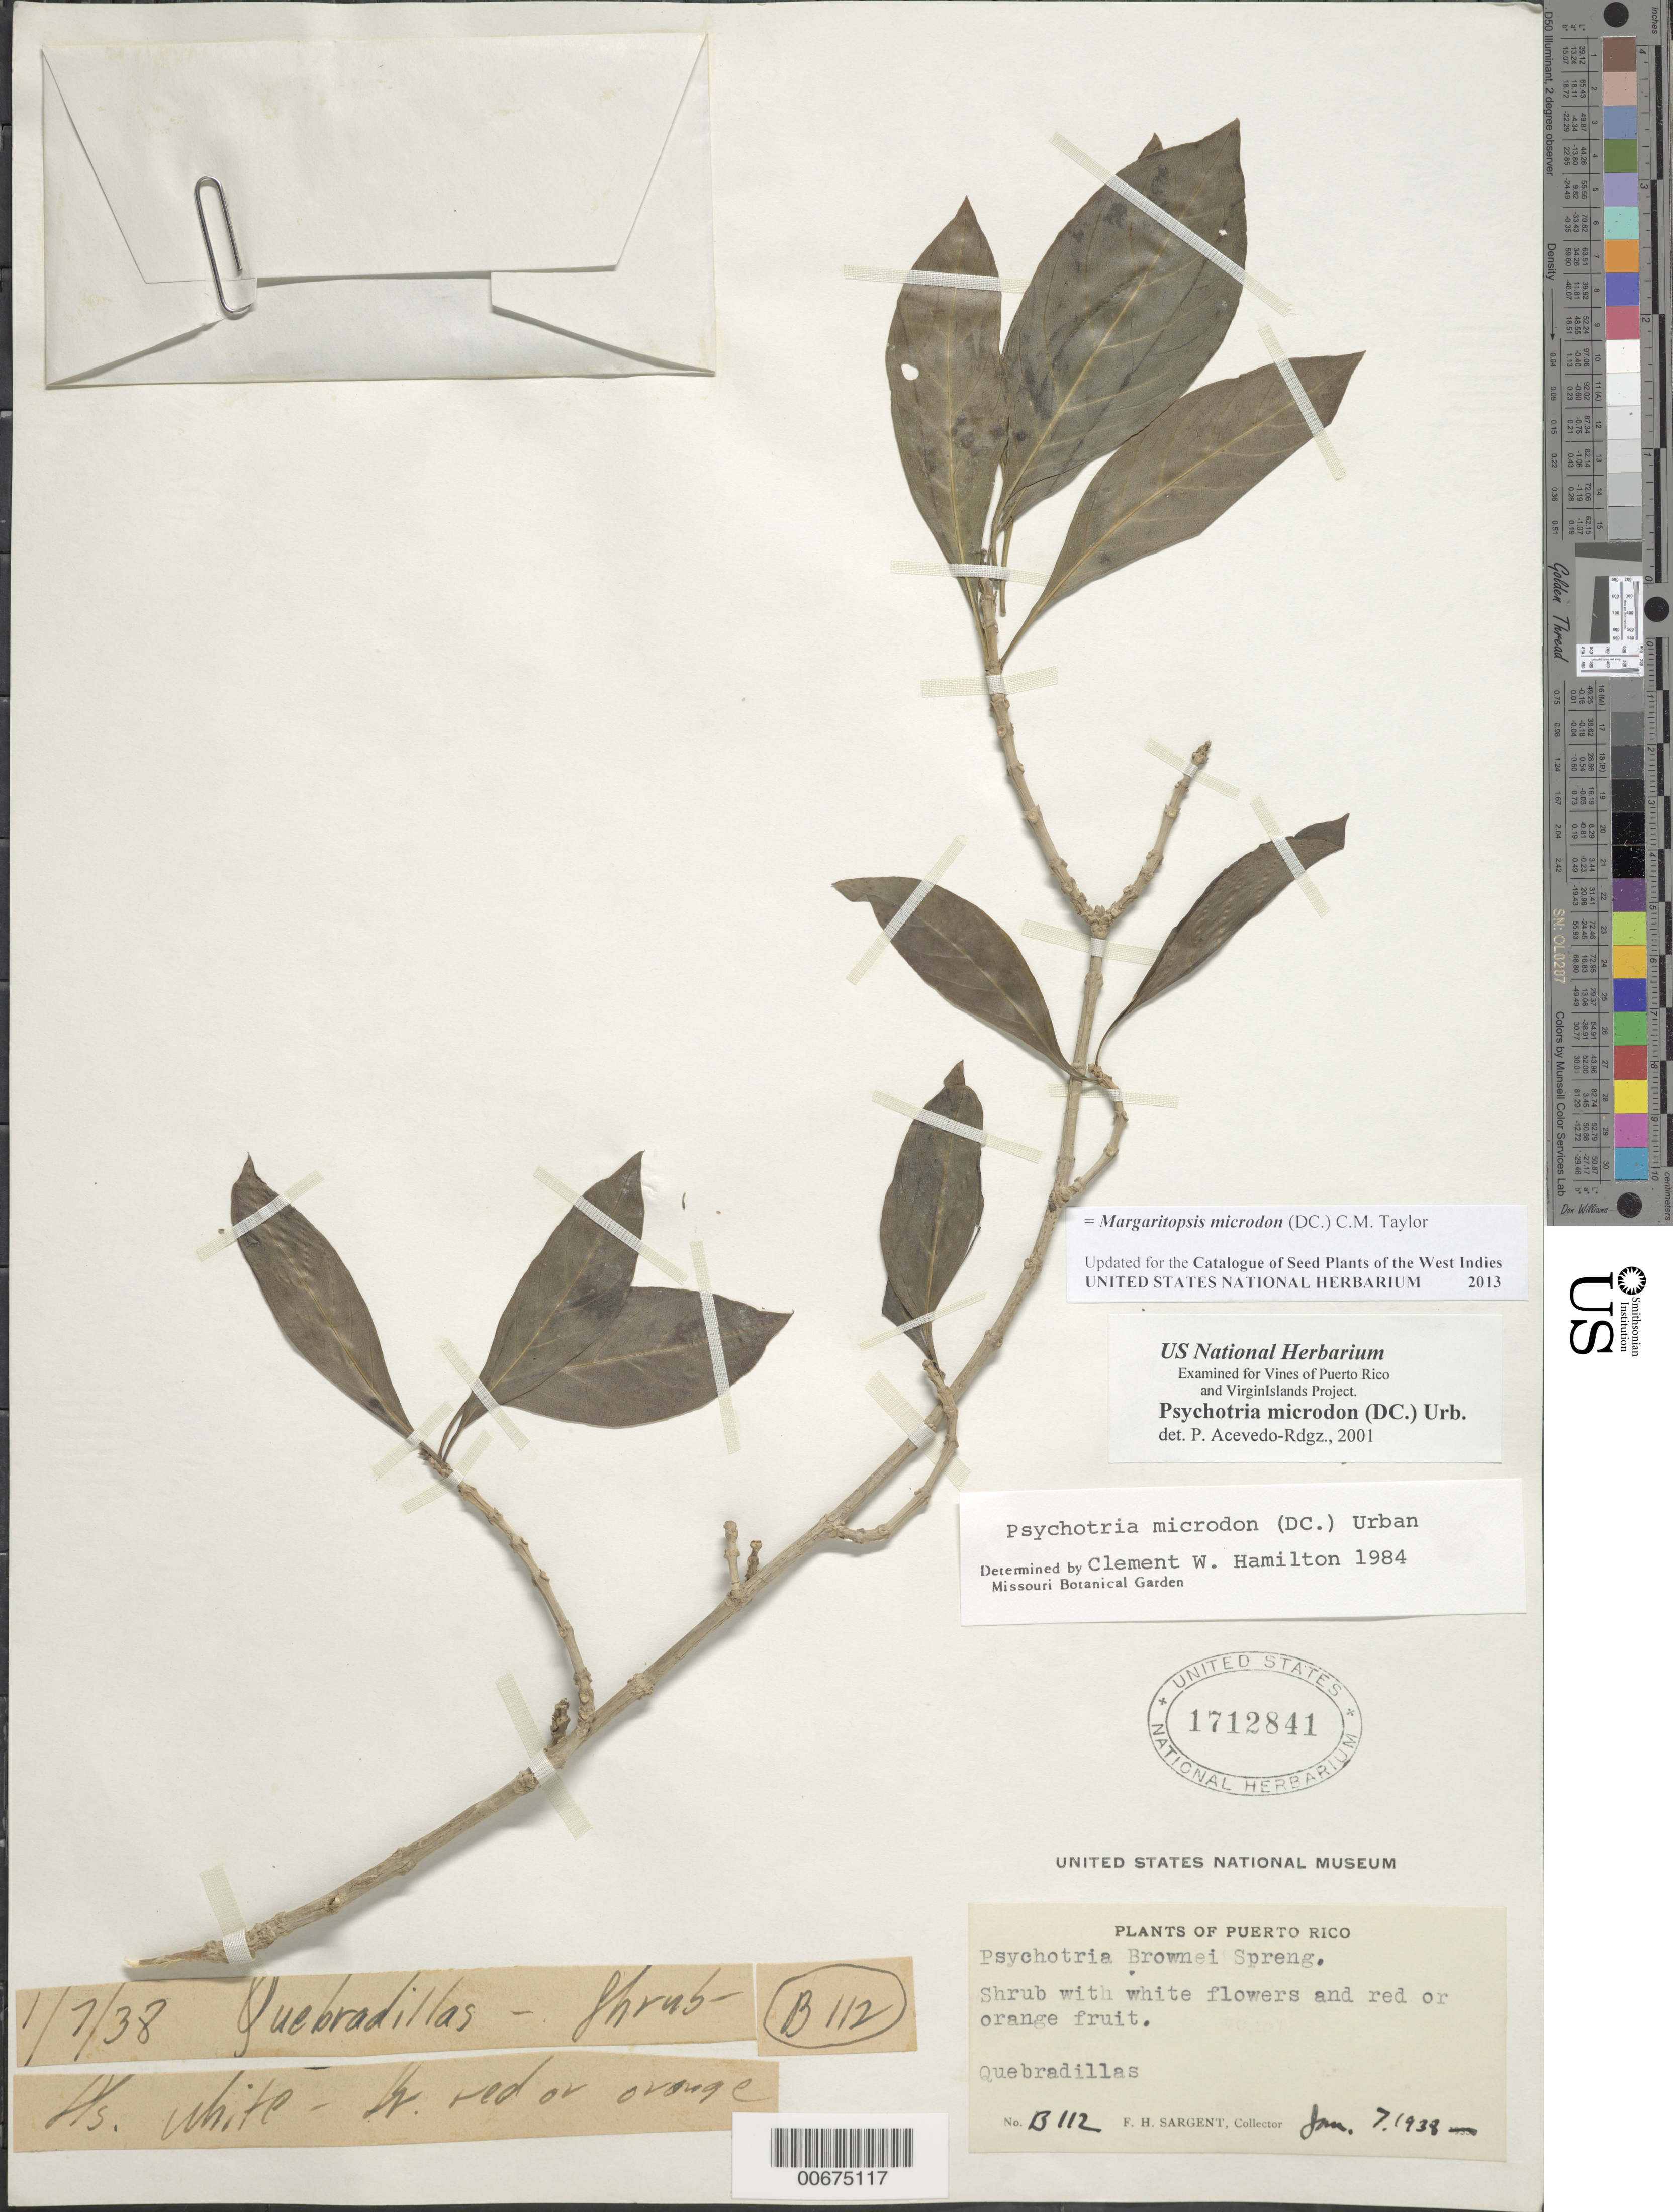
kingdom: Plantae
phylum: Tracheophyta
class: Magnoliopsida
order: Gentianales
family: Rubiaceae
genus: Margaritopsis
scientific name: Margaritopsis microdon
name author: (DC.) C.M. Taylor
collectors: F. H. Sargent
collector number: B112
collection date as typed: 07 Jan 1938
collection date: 1938-01-07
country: Puerto Rico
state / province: Quebradillas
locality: Quebradillas.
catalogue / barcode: US 1712841